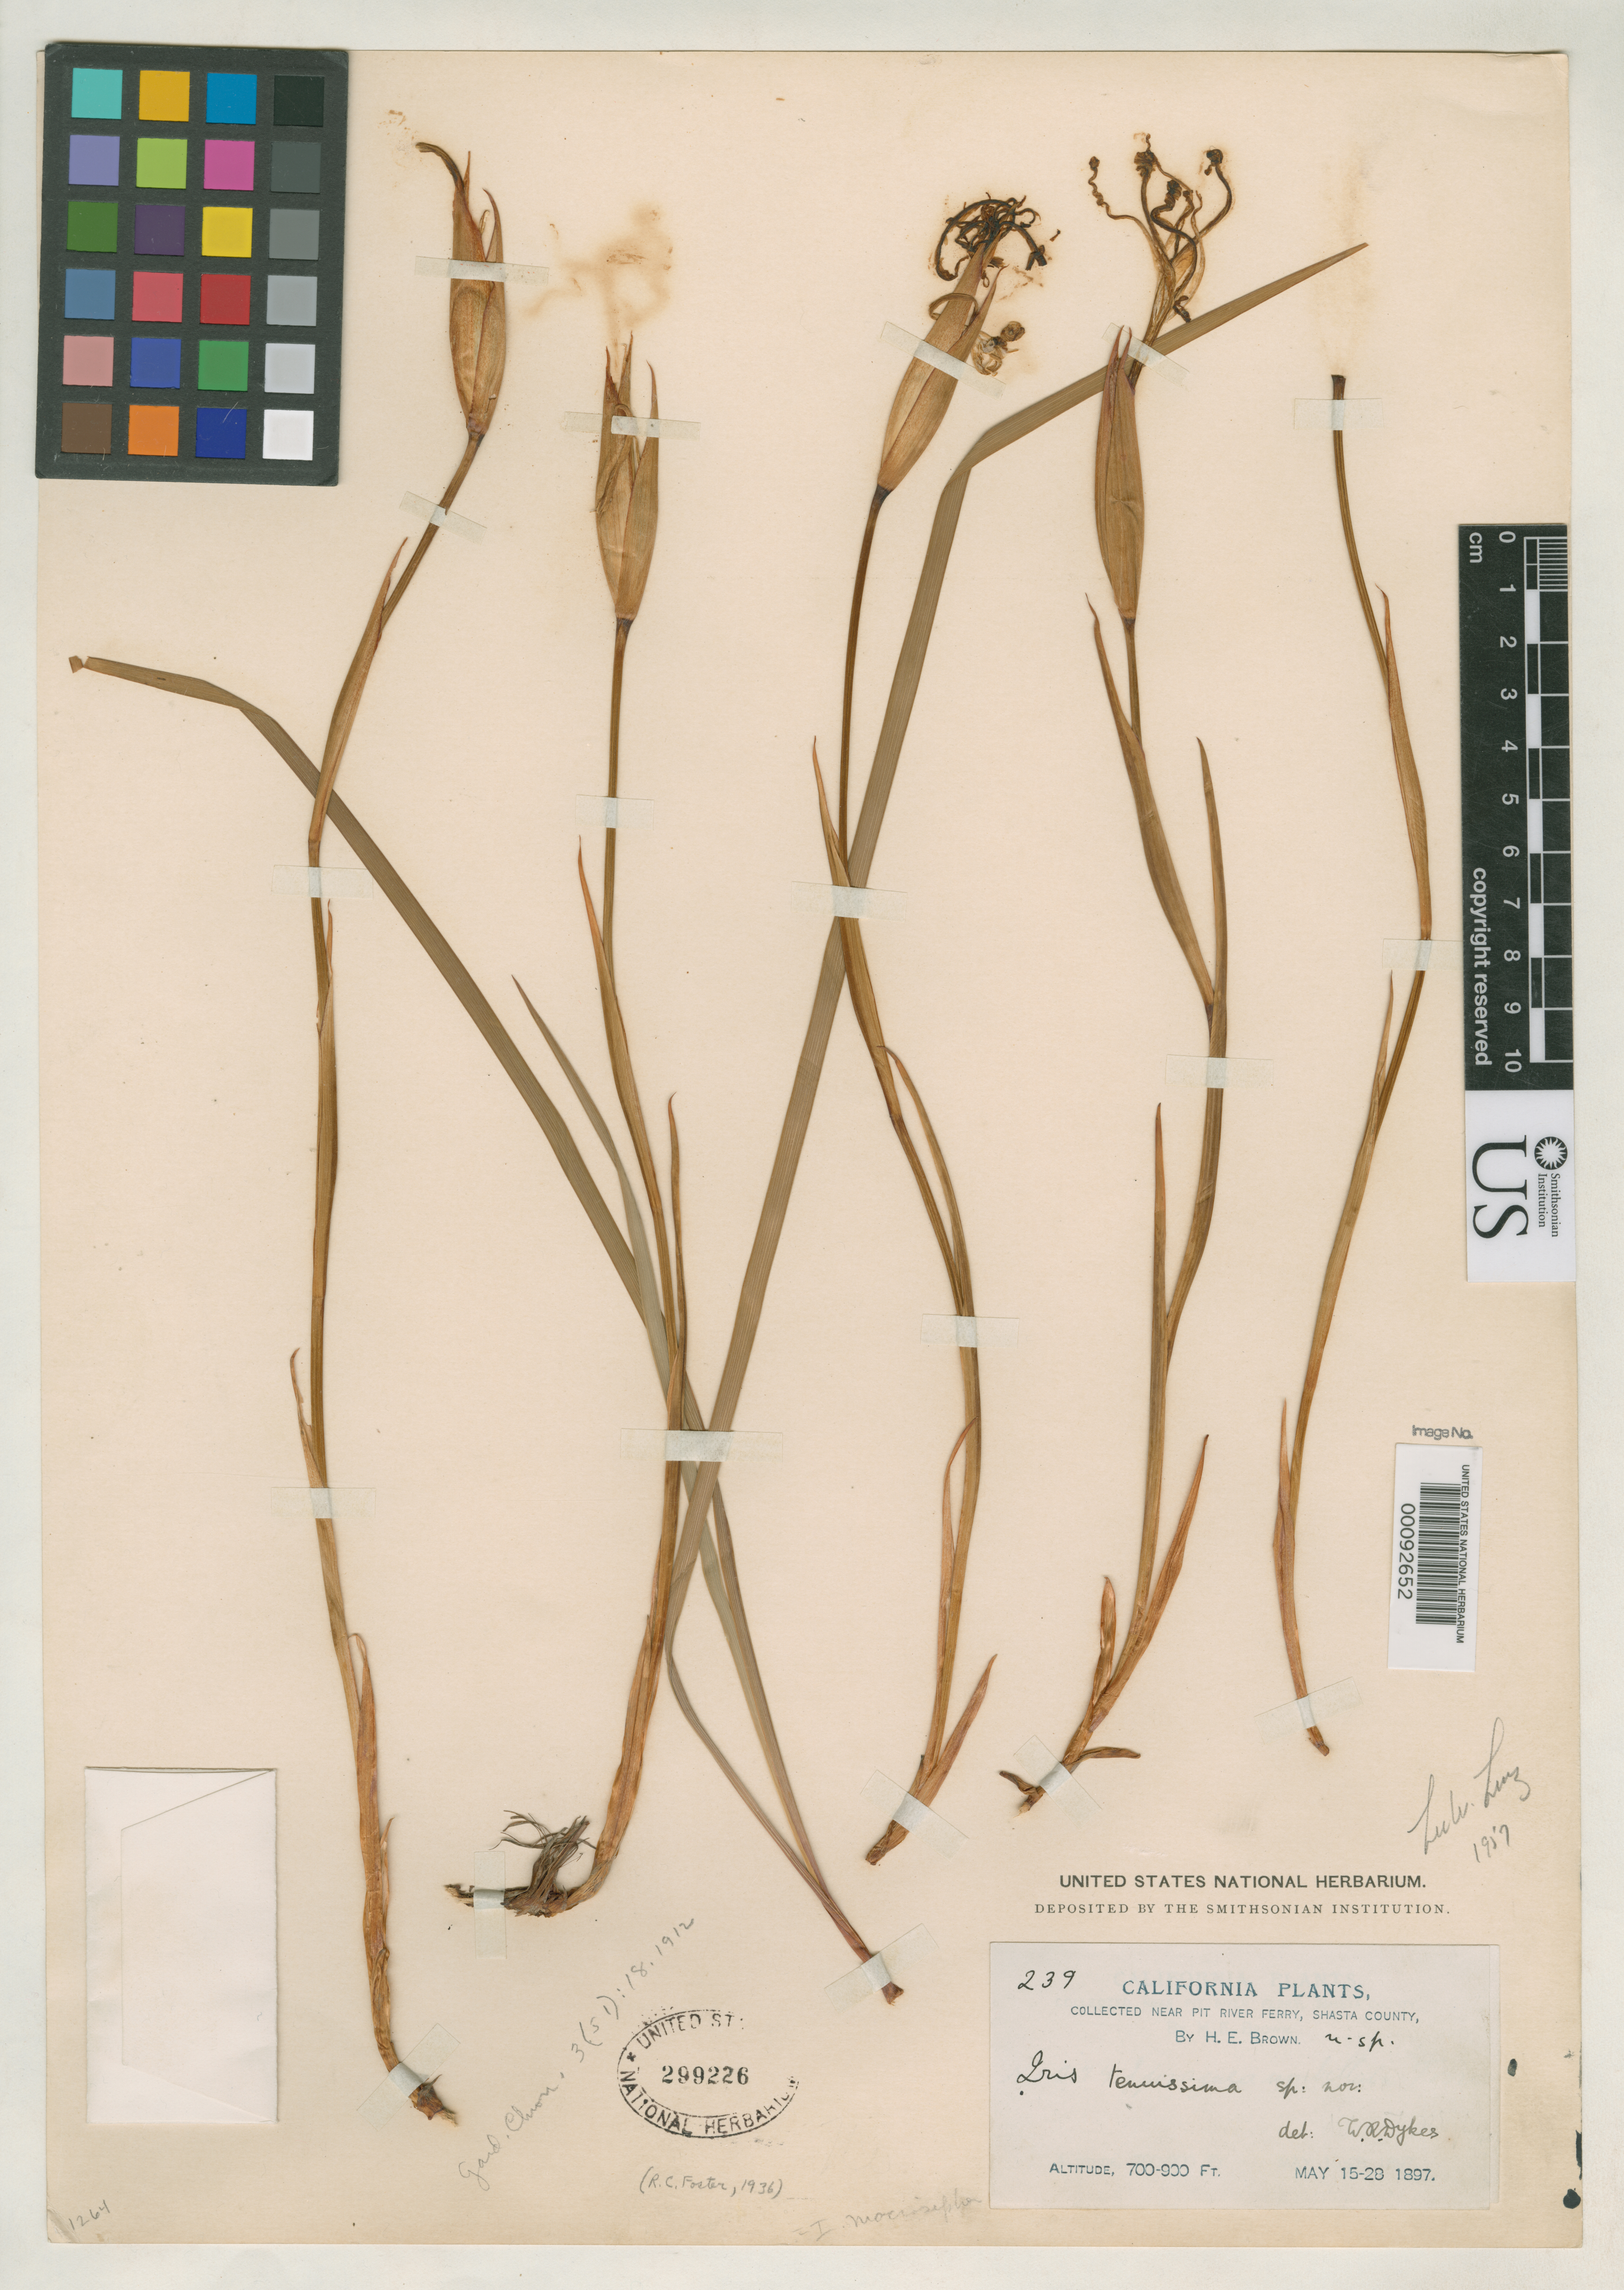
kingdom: Plantae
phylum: Tracheophyta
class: Liliopsida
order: Asparagales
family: Iridaceae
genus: Iris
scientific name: Iris tenuissima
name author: Dykes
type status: Type Collection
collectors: H. E. Brown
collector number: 239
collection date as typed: May 1897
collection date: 1897-05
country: United States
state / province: California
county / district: Shasta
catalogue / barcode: US 299226